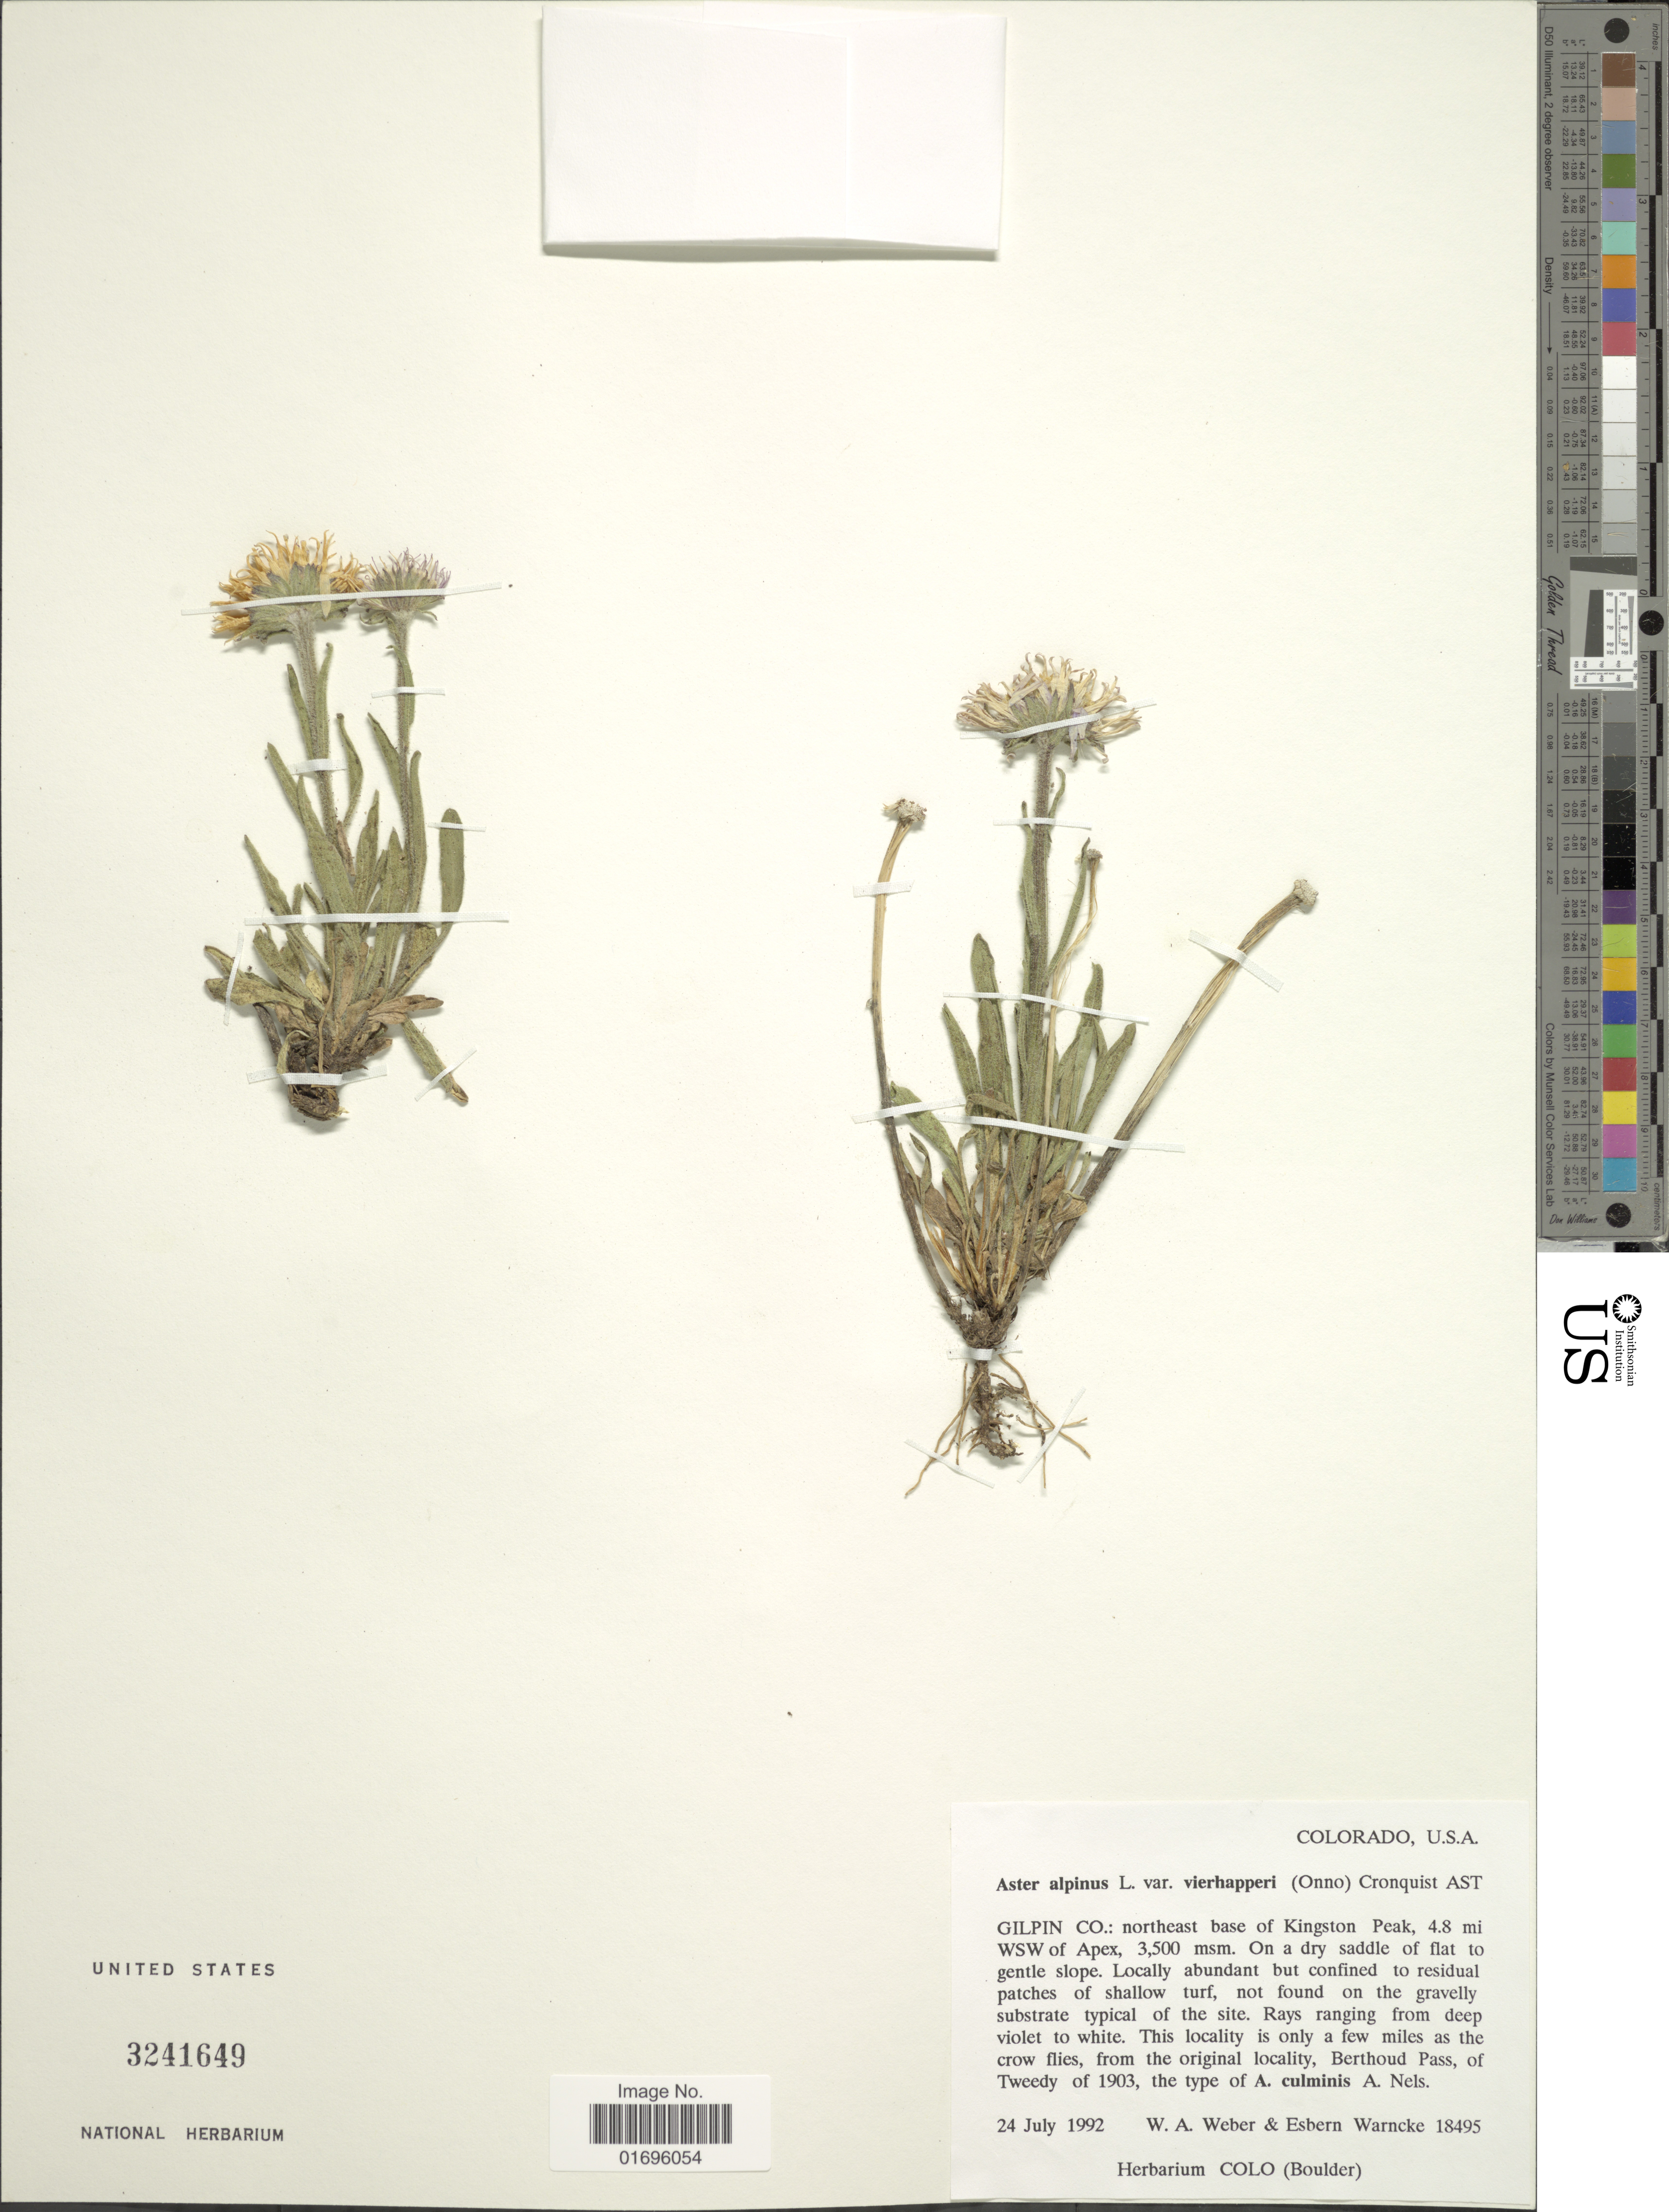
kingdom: Plantae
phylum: Tracheophyta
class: Magnoliopsida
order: Asterales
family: Asteraceae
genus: Aster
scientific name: Aster alpinus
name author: L.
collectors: W. A. Weber & E. Warncke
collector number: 18495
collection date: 1992-07-24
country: United States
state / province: Colorado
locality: Gilpin Co.: northeast base of Kingston Peak, 4.8 mi WSW of Apex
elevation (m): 3500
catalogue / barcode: US 3241649